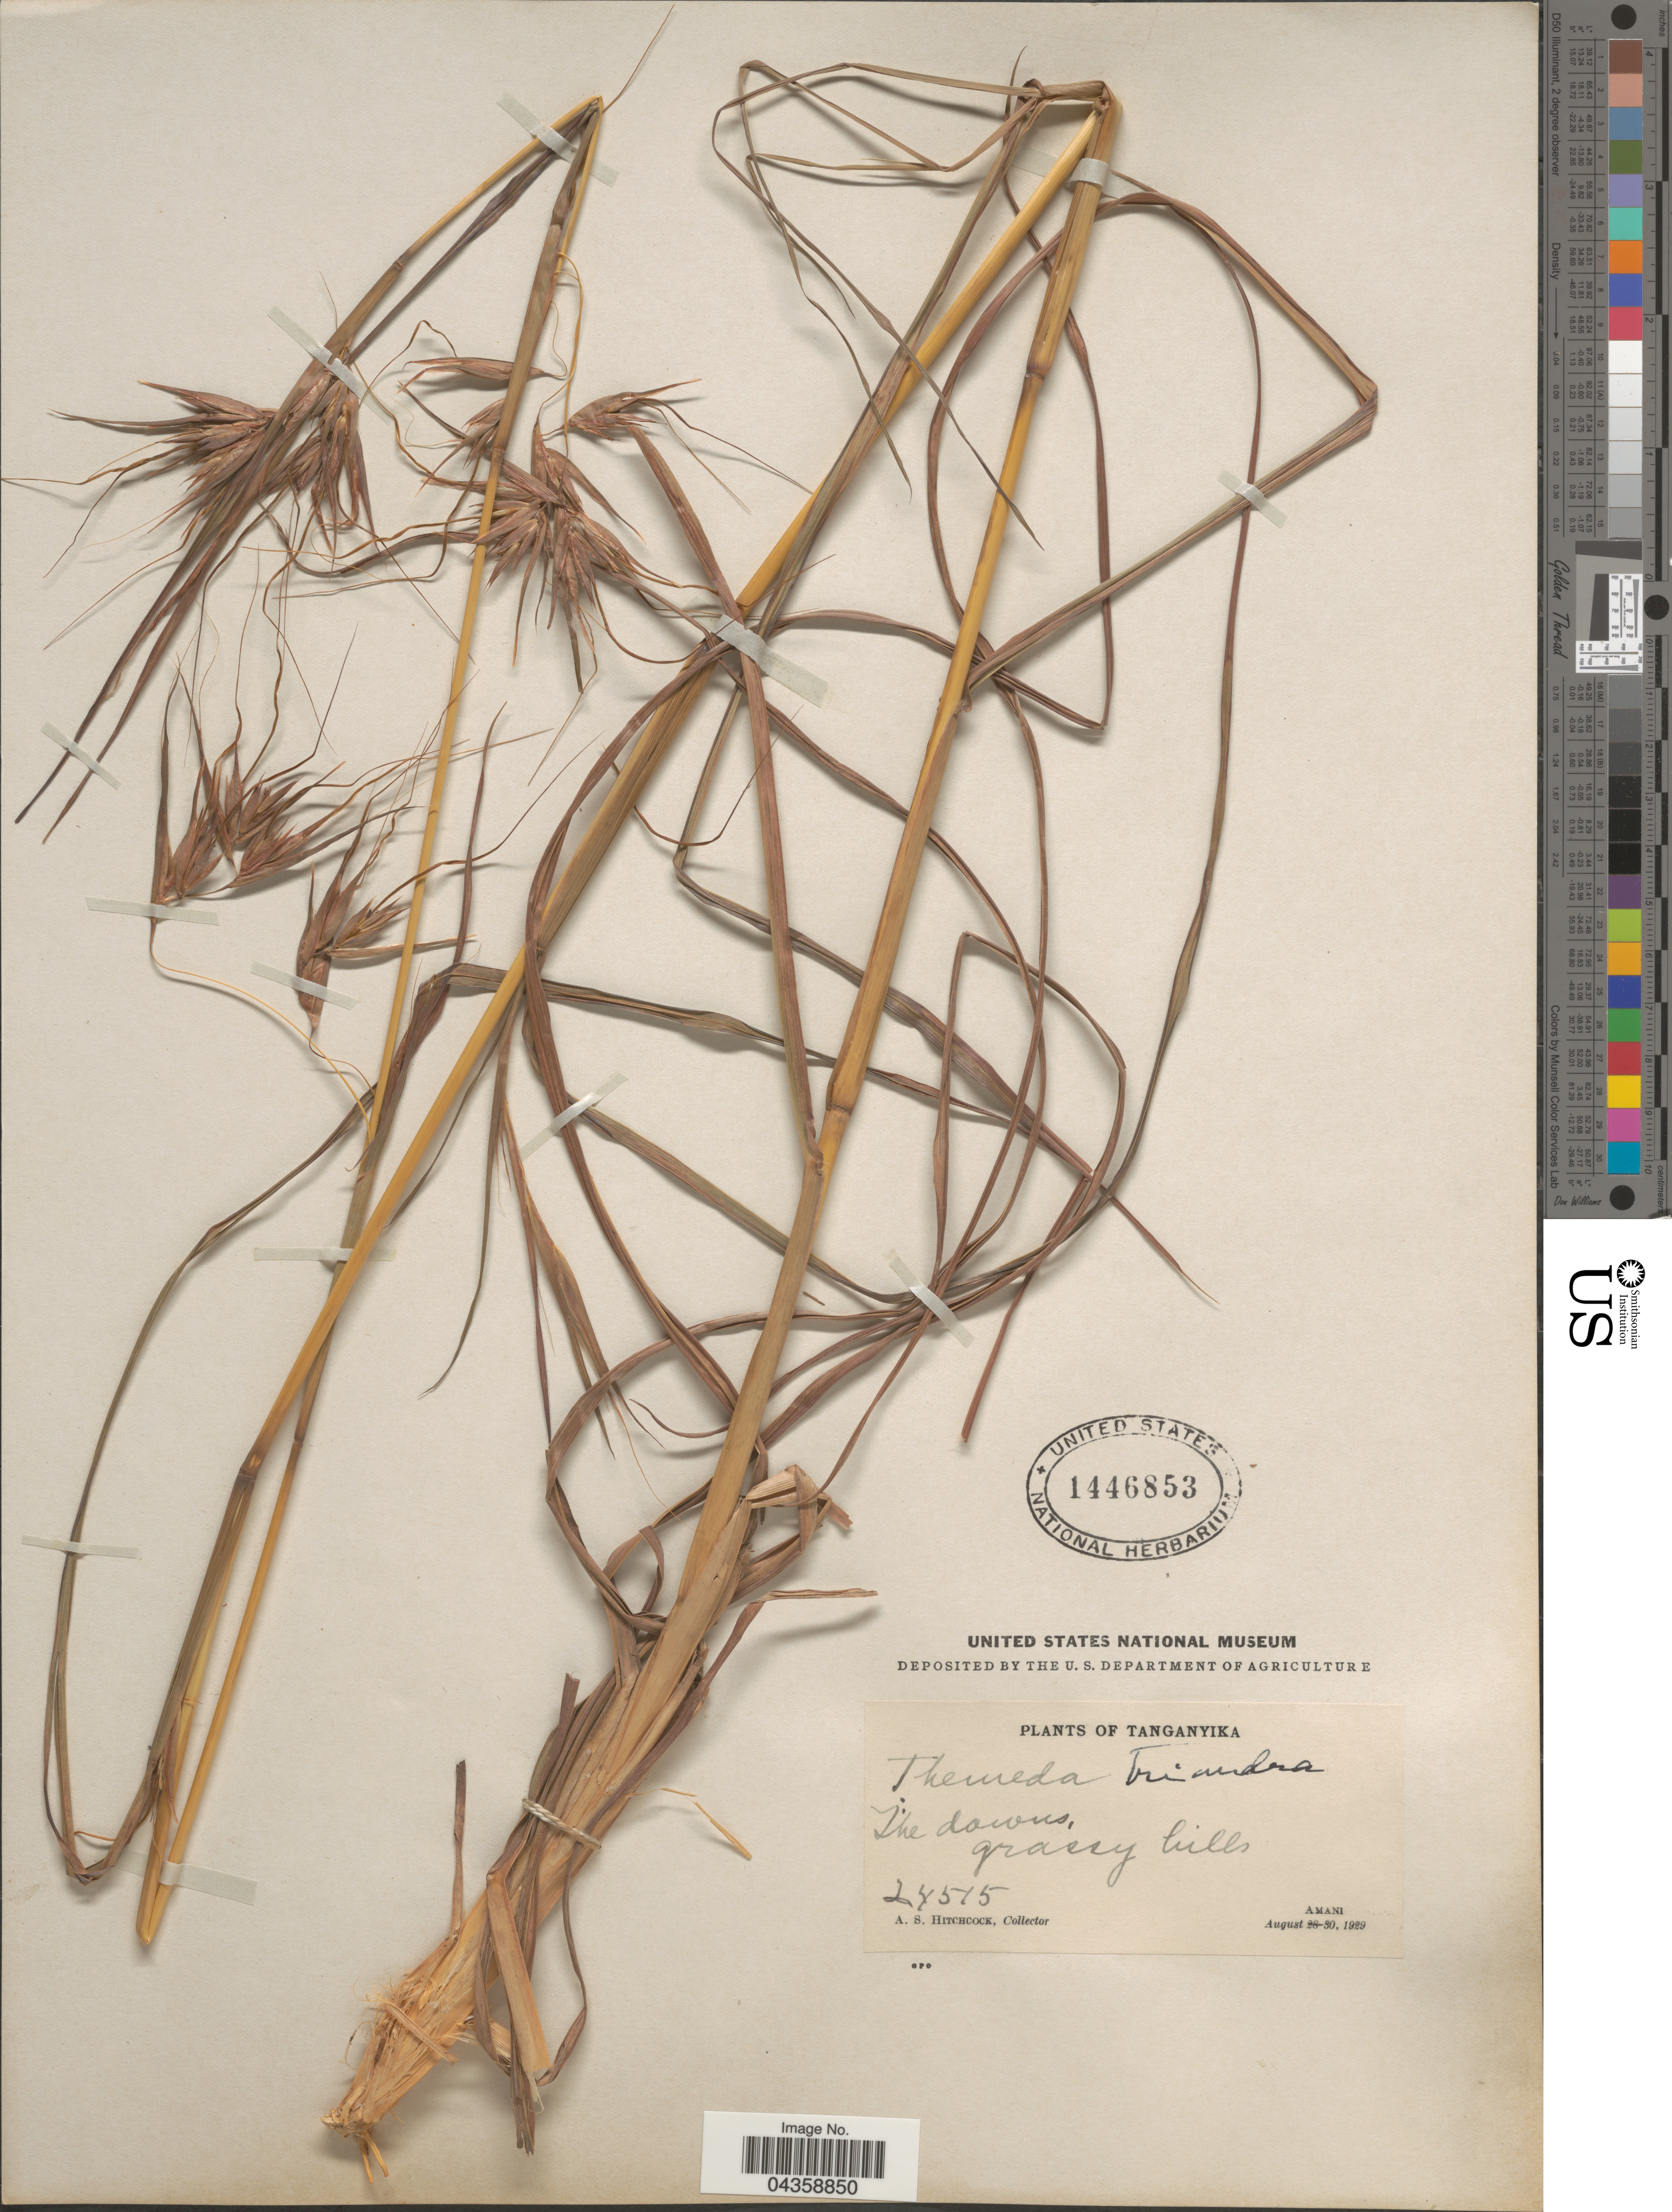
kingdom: Plantae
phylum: Tracheophyta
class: Liliopsida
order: Poales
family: Poaceae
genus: Themeda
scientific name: Themeda triandra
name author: Forssk.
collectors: A. S. Hitchcock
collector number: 24515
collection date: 1929-08-30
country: Tanzania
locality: Grassy hills. Amani.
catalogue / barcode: US 1446853